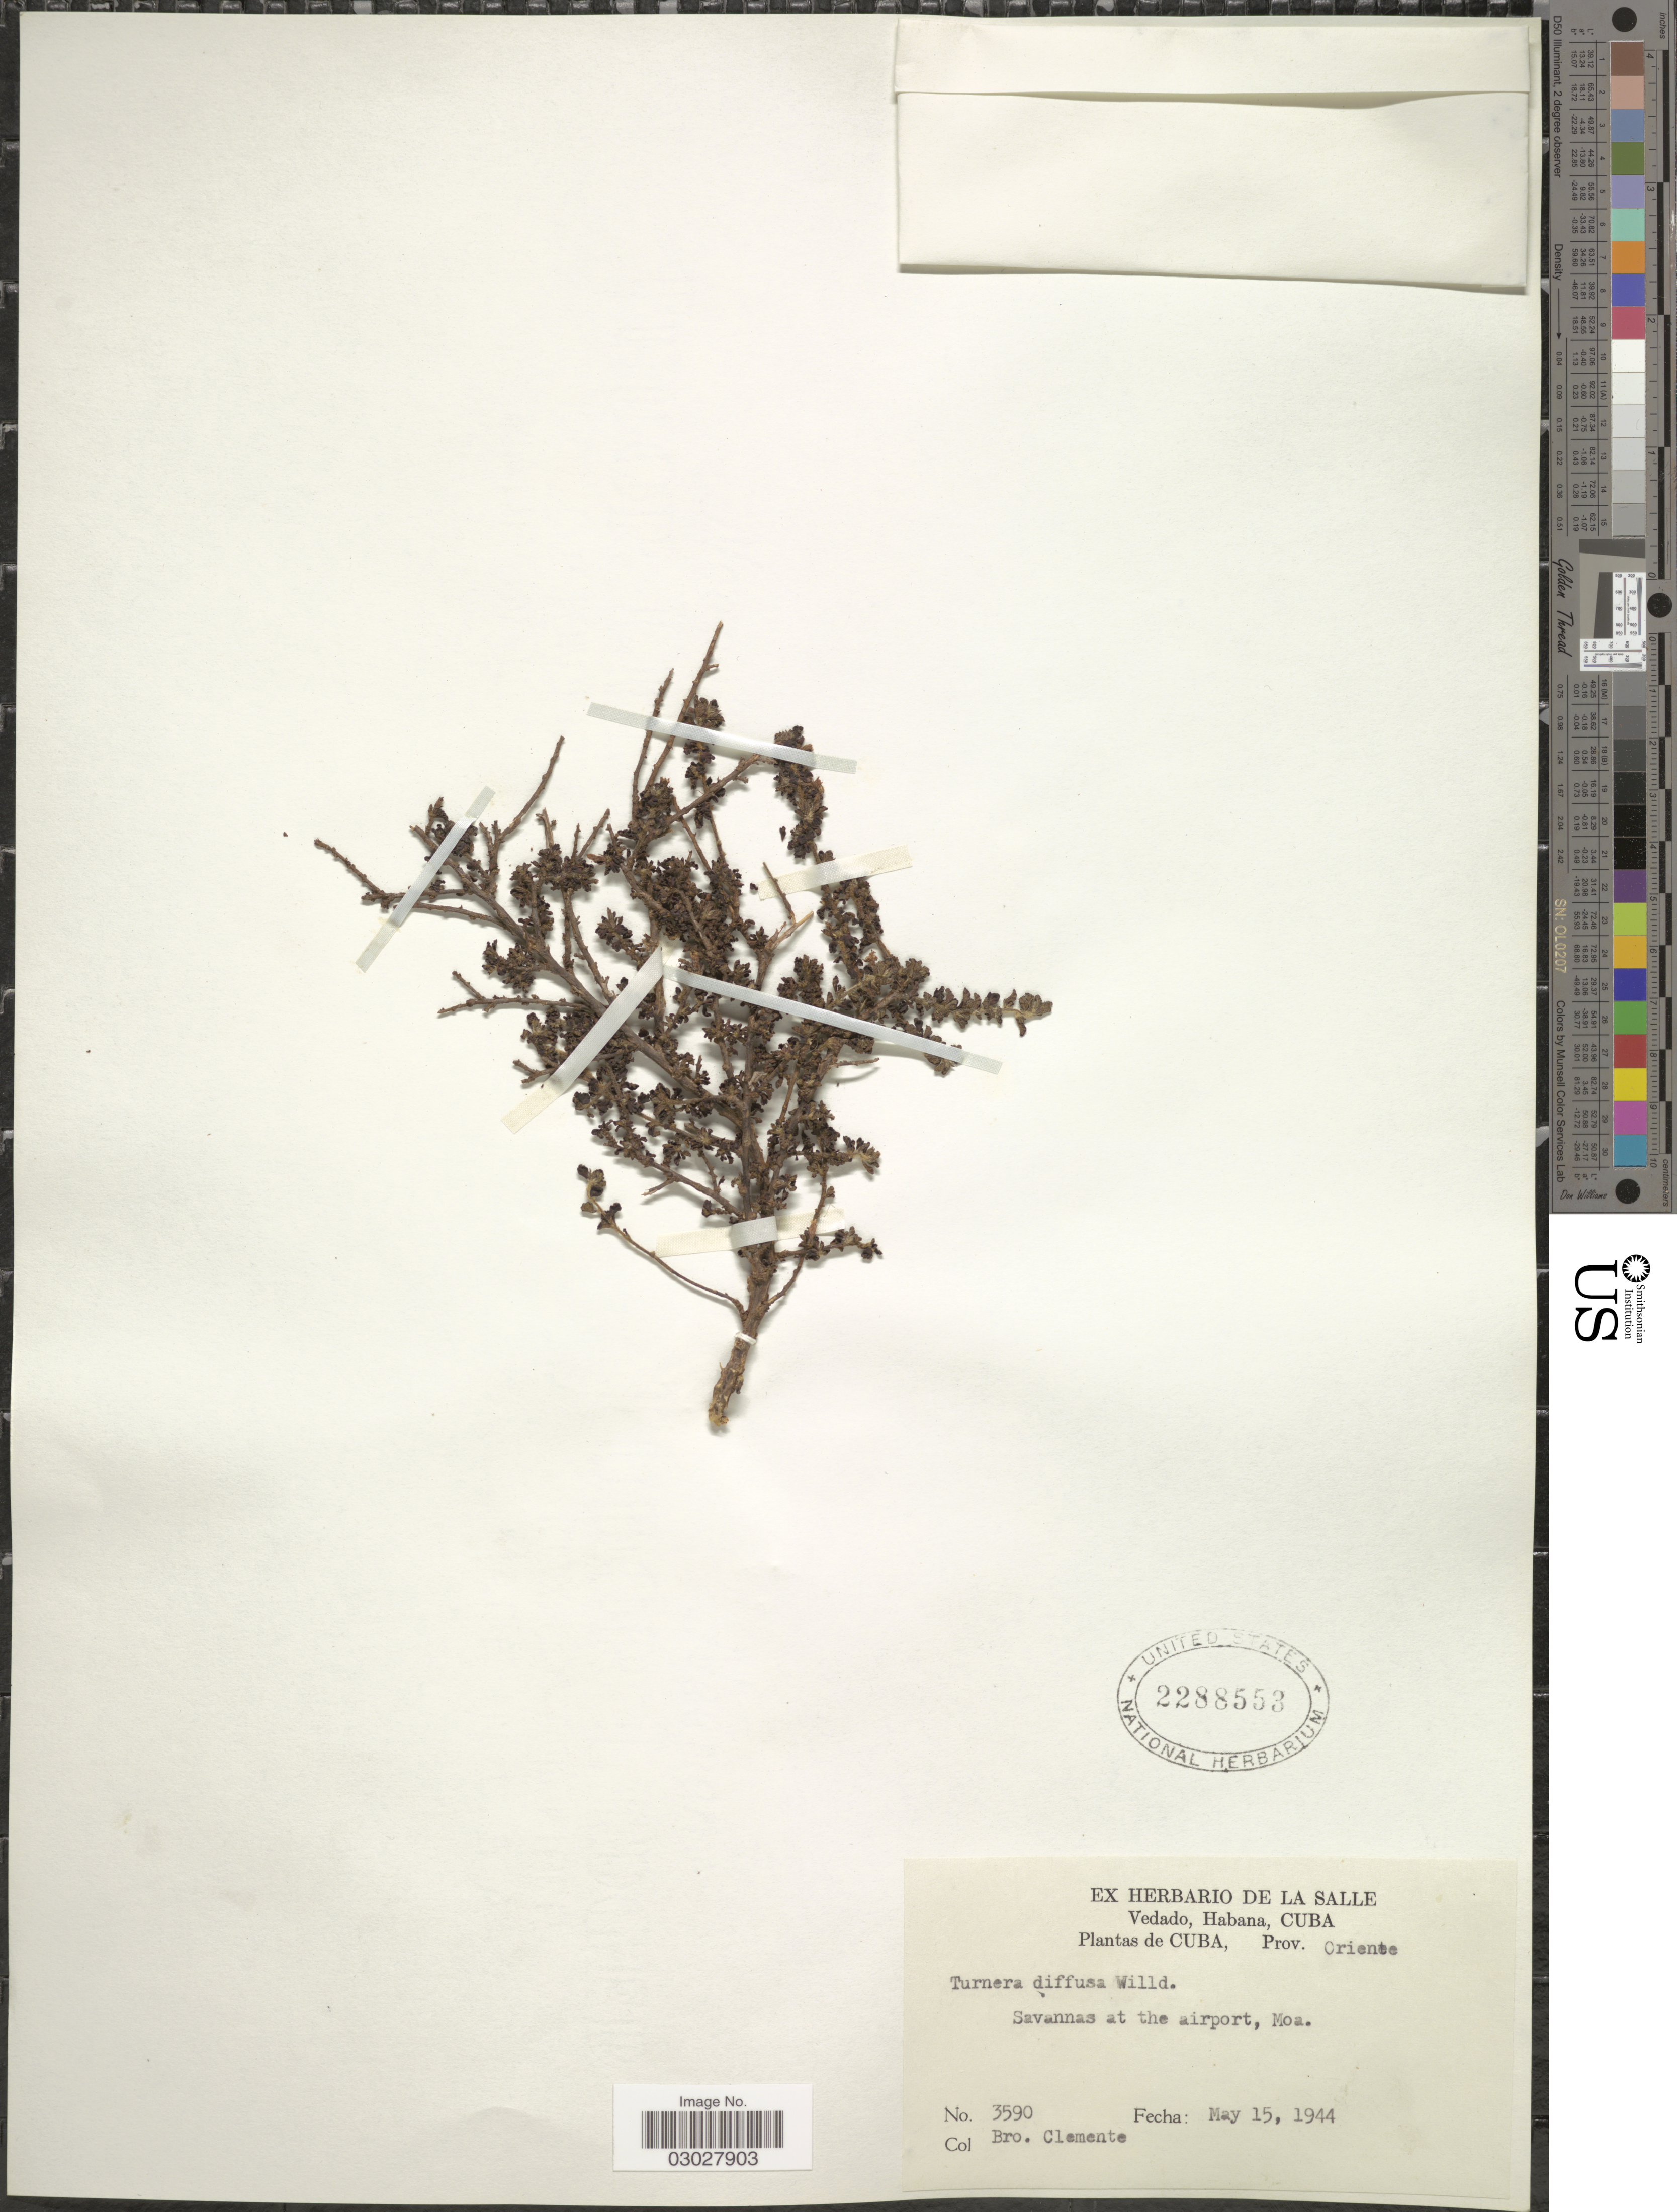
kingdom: Plantae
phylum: Tracheophyta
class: Magnoliopsida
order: Malpighiales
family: Turneraceae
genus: Turnera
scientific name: Turnera diffusa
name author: Willd. ex Schult.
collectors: Bro. Clemente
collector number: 3590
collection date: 1944-05-15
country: Cuba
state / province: Oriente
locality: Savannas at the airport, Moa.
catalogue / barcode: US 2288553